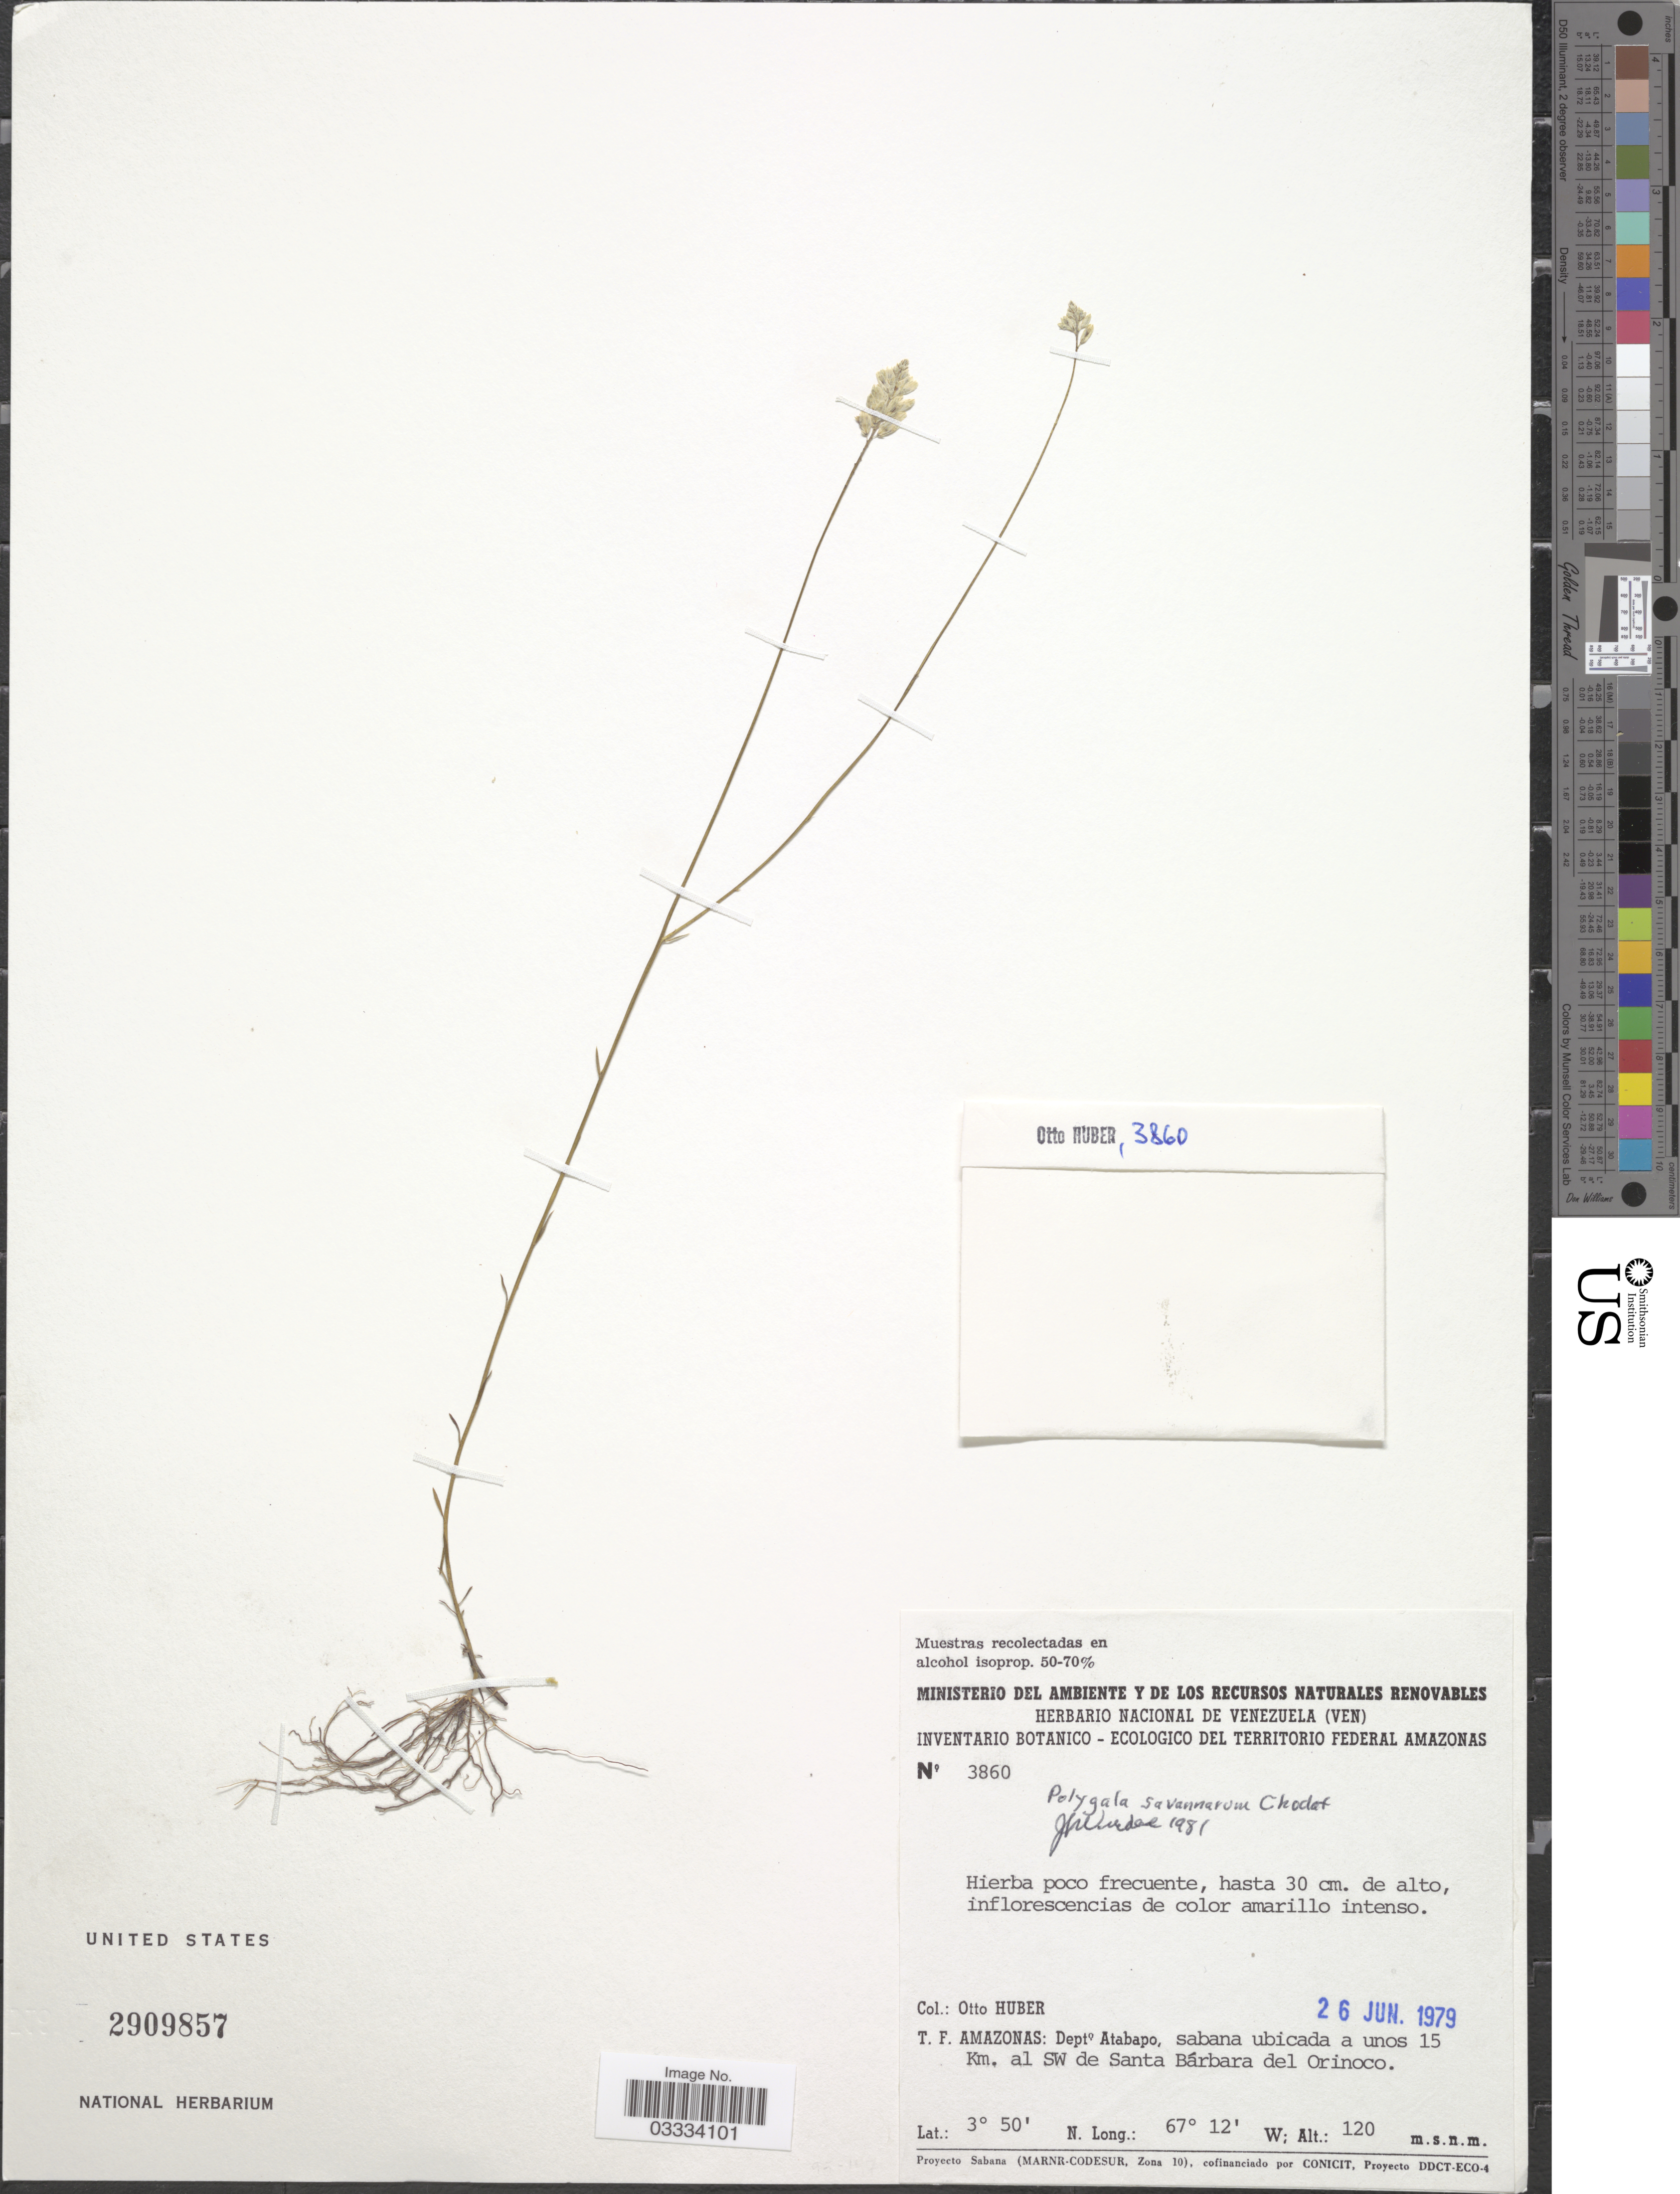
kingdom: Plantae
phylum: Tracheophyta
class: Magnoliopsida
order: Fabales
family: Polygalaceae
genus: Polygala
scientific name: Polygala savannarum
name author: Chodat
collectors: O. Huber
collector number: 3860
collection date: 1979-06-26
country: Venezuela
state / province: Amazonas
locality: T.F. Amazonas: Depto. Atabapo, sabana ubicada a unos 15 Km. al SW de Santa Bárbara del Orinoco.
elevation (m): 120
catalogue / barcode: US 2909857